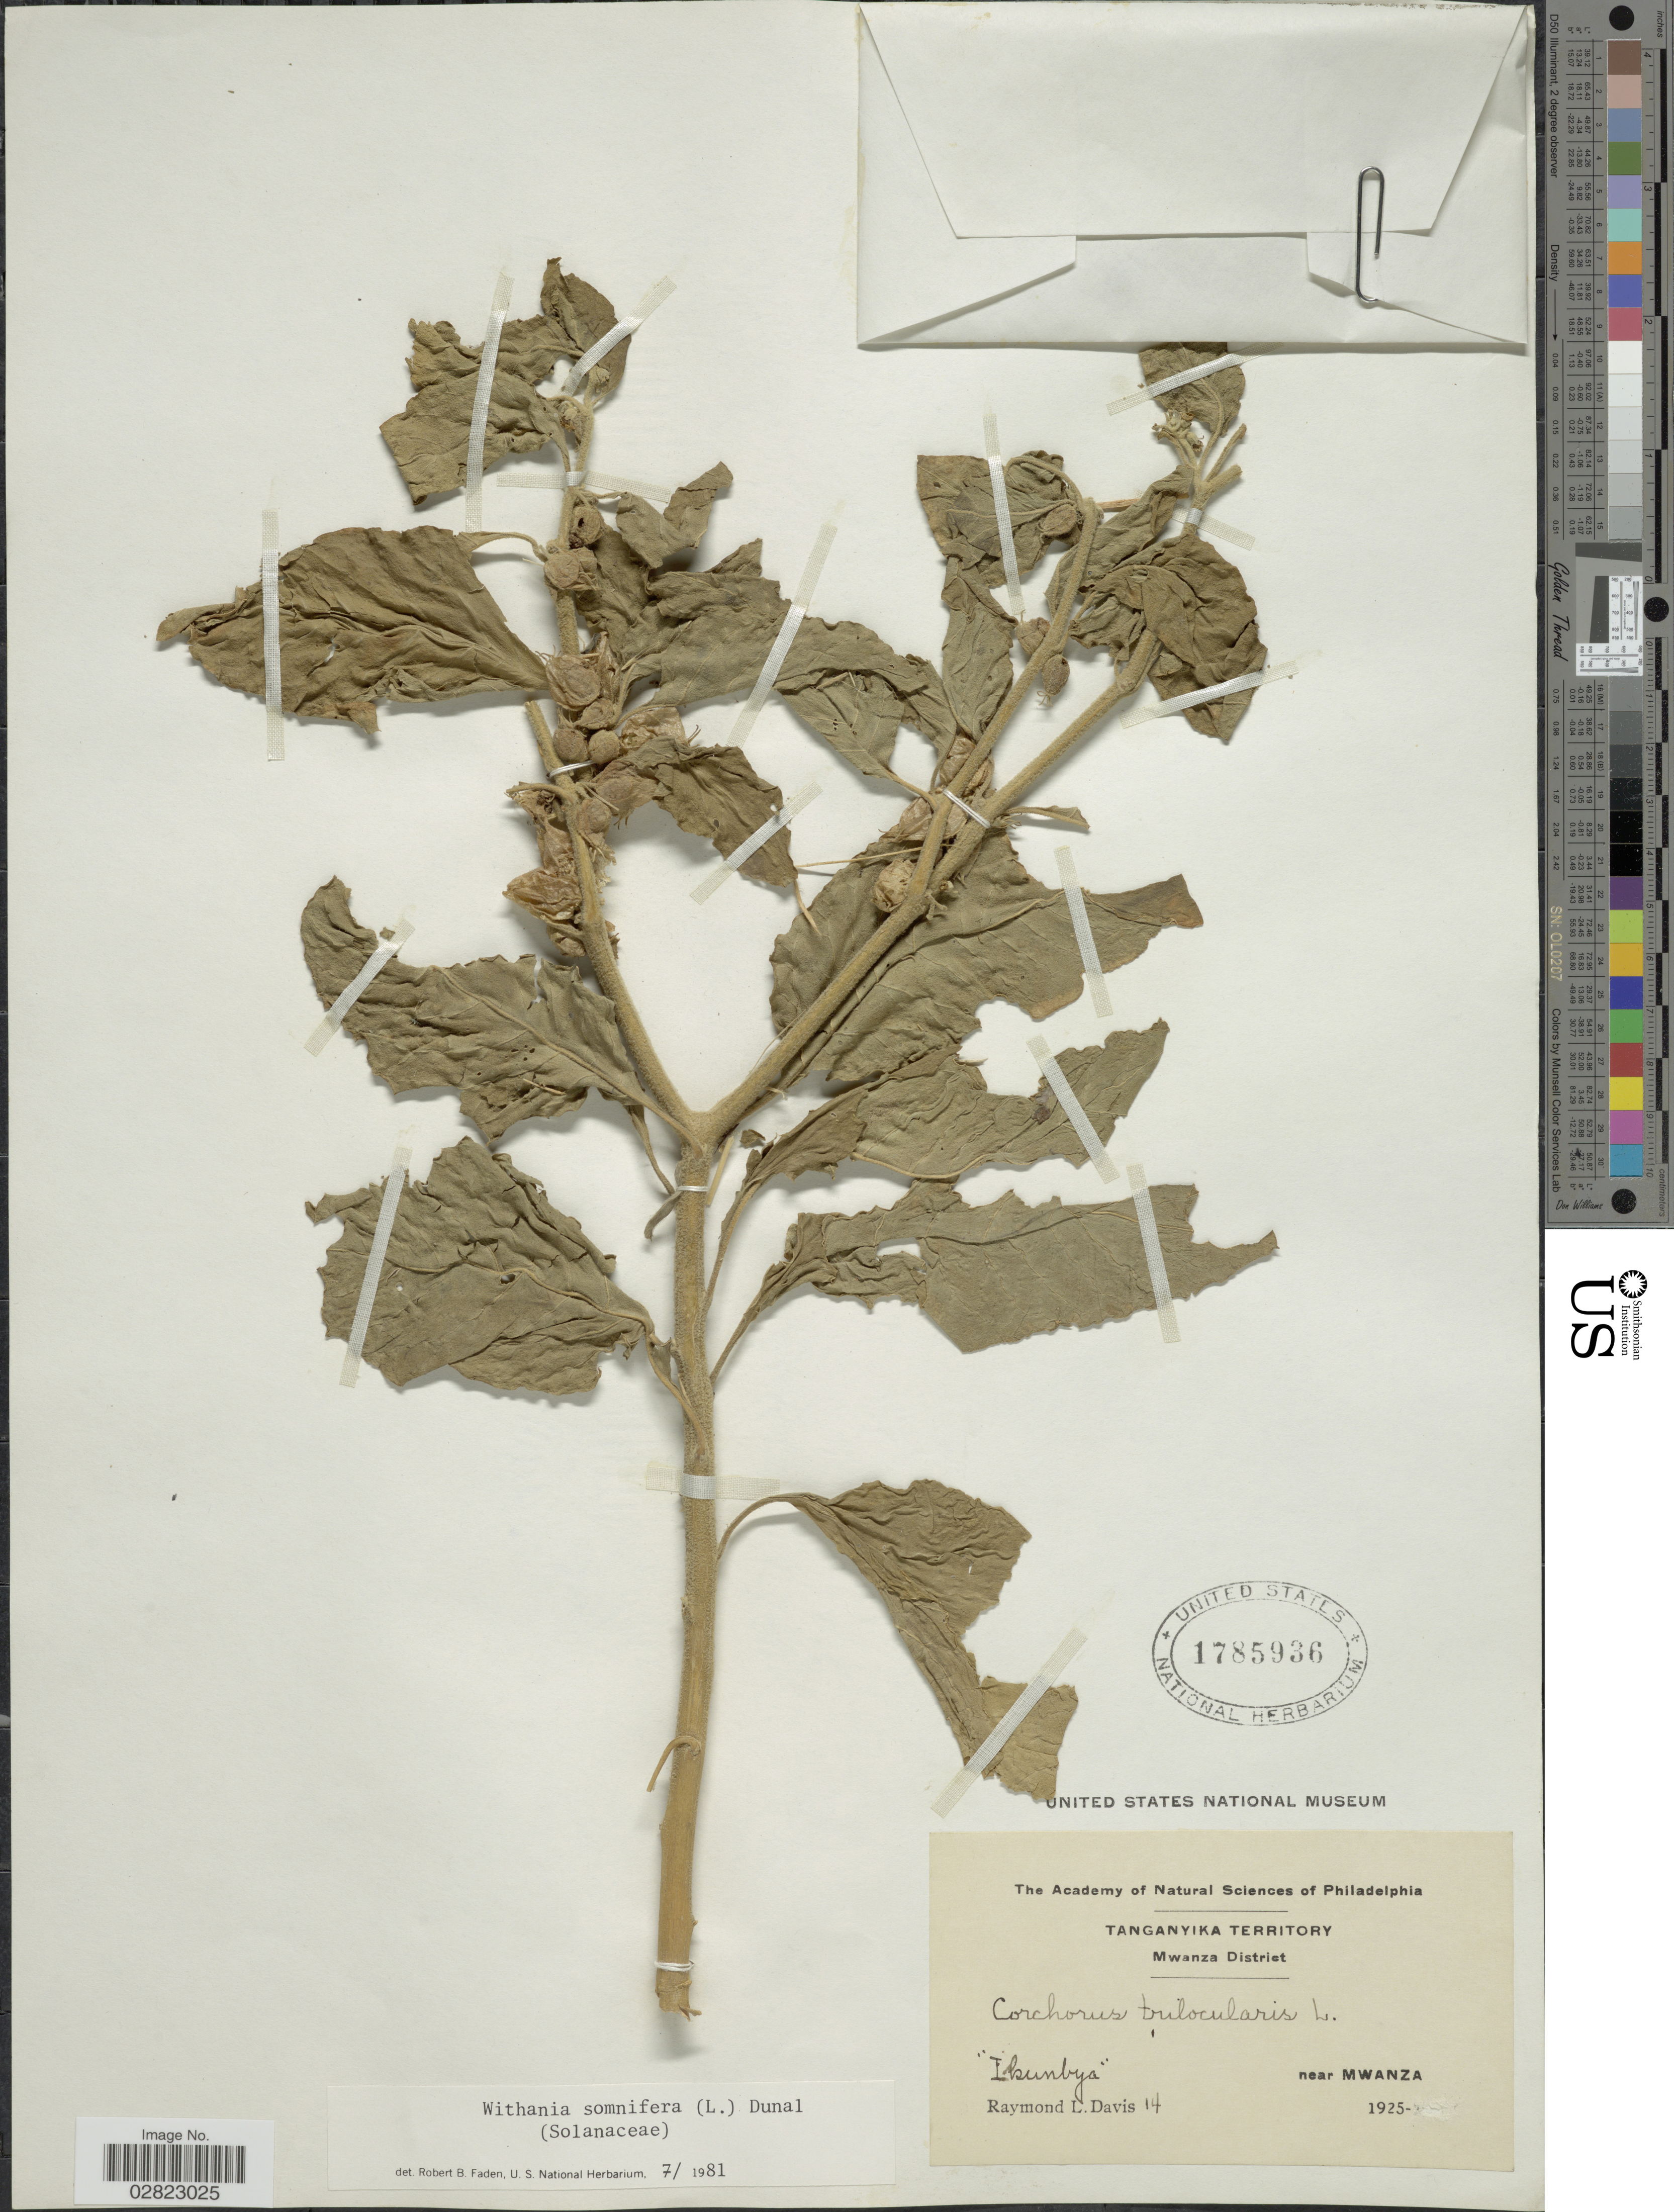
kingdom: Plantae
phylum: Tracheophyta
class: Magnoliopsida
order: Solanales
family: Solanaceae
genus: Withania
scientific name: Withania somnifera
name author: (L.) Dunal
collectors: R. Davis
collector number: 14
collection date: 1925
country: Tanzania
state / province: Mwanza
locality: Tanganyika Territory, Mwanza District. Ikunbya, near Mwanza.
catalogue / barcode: US 1785936